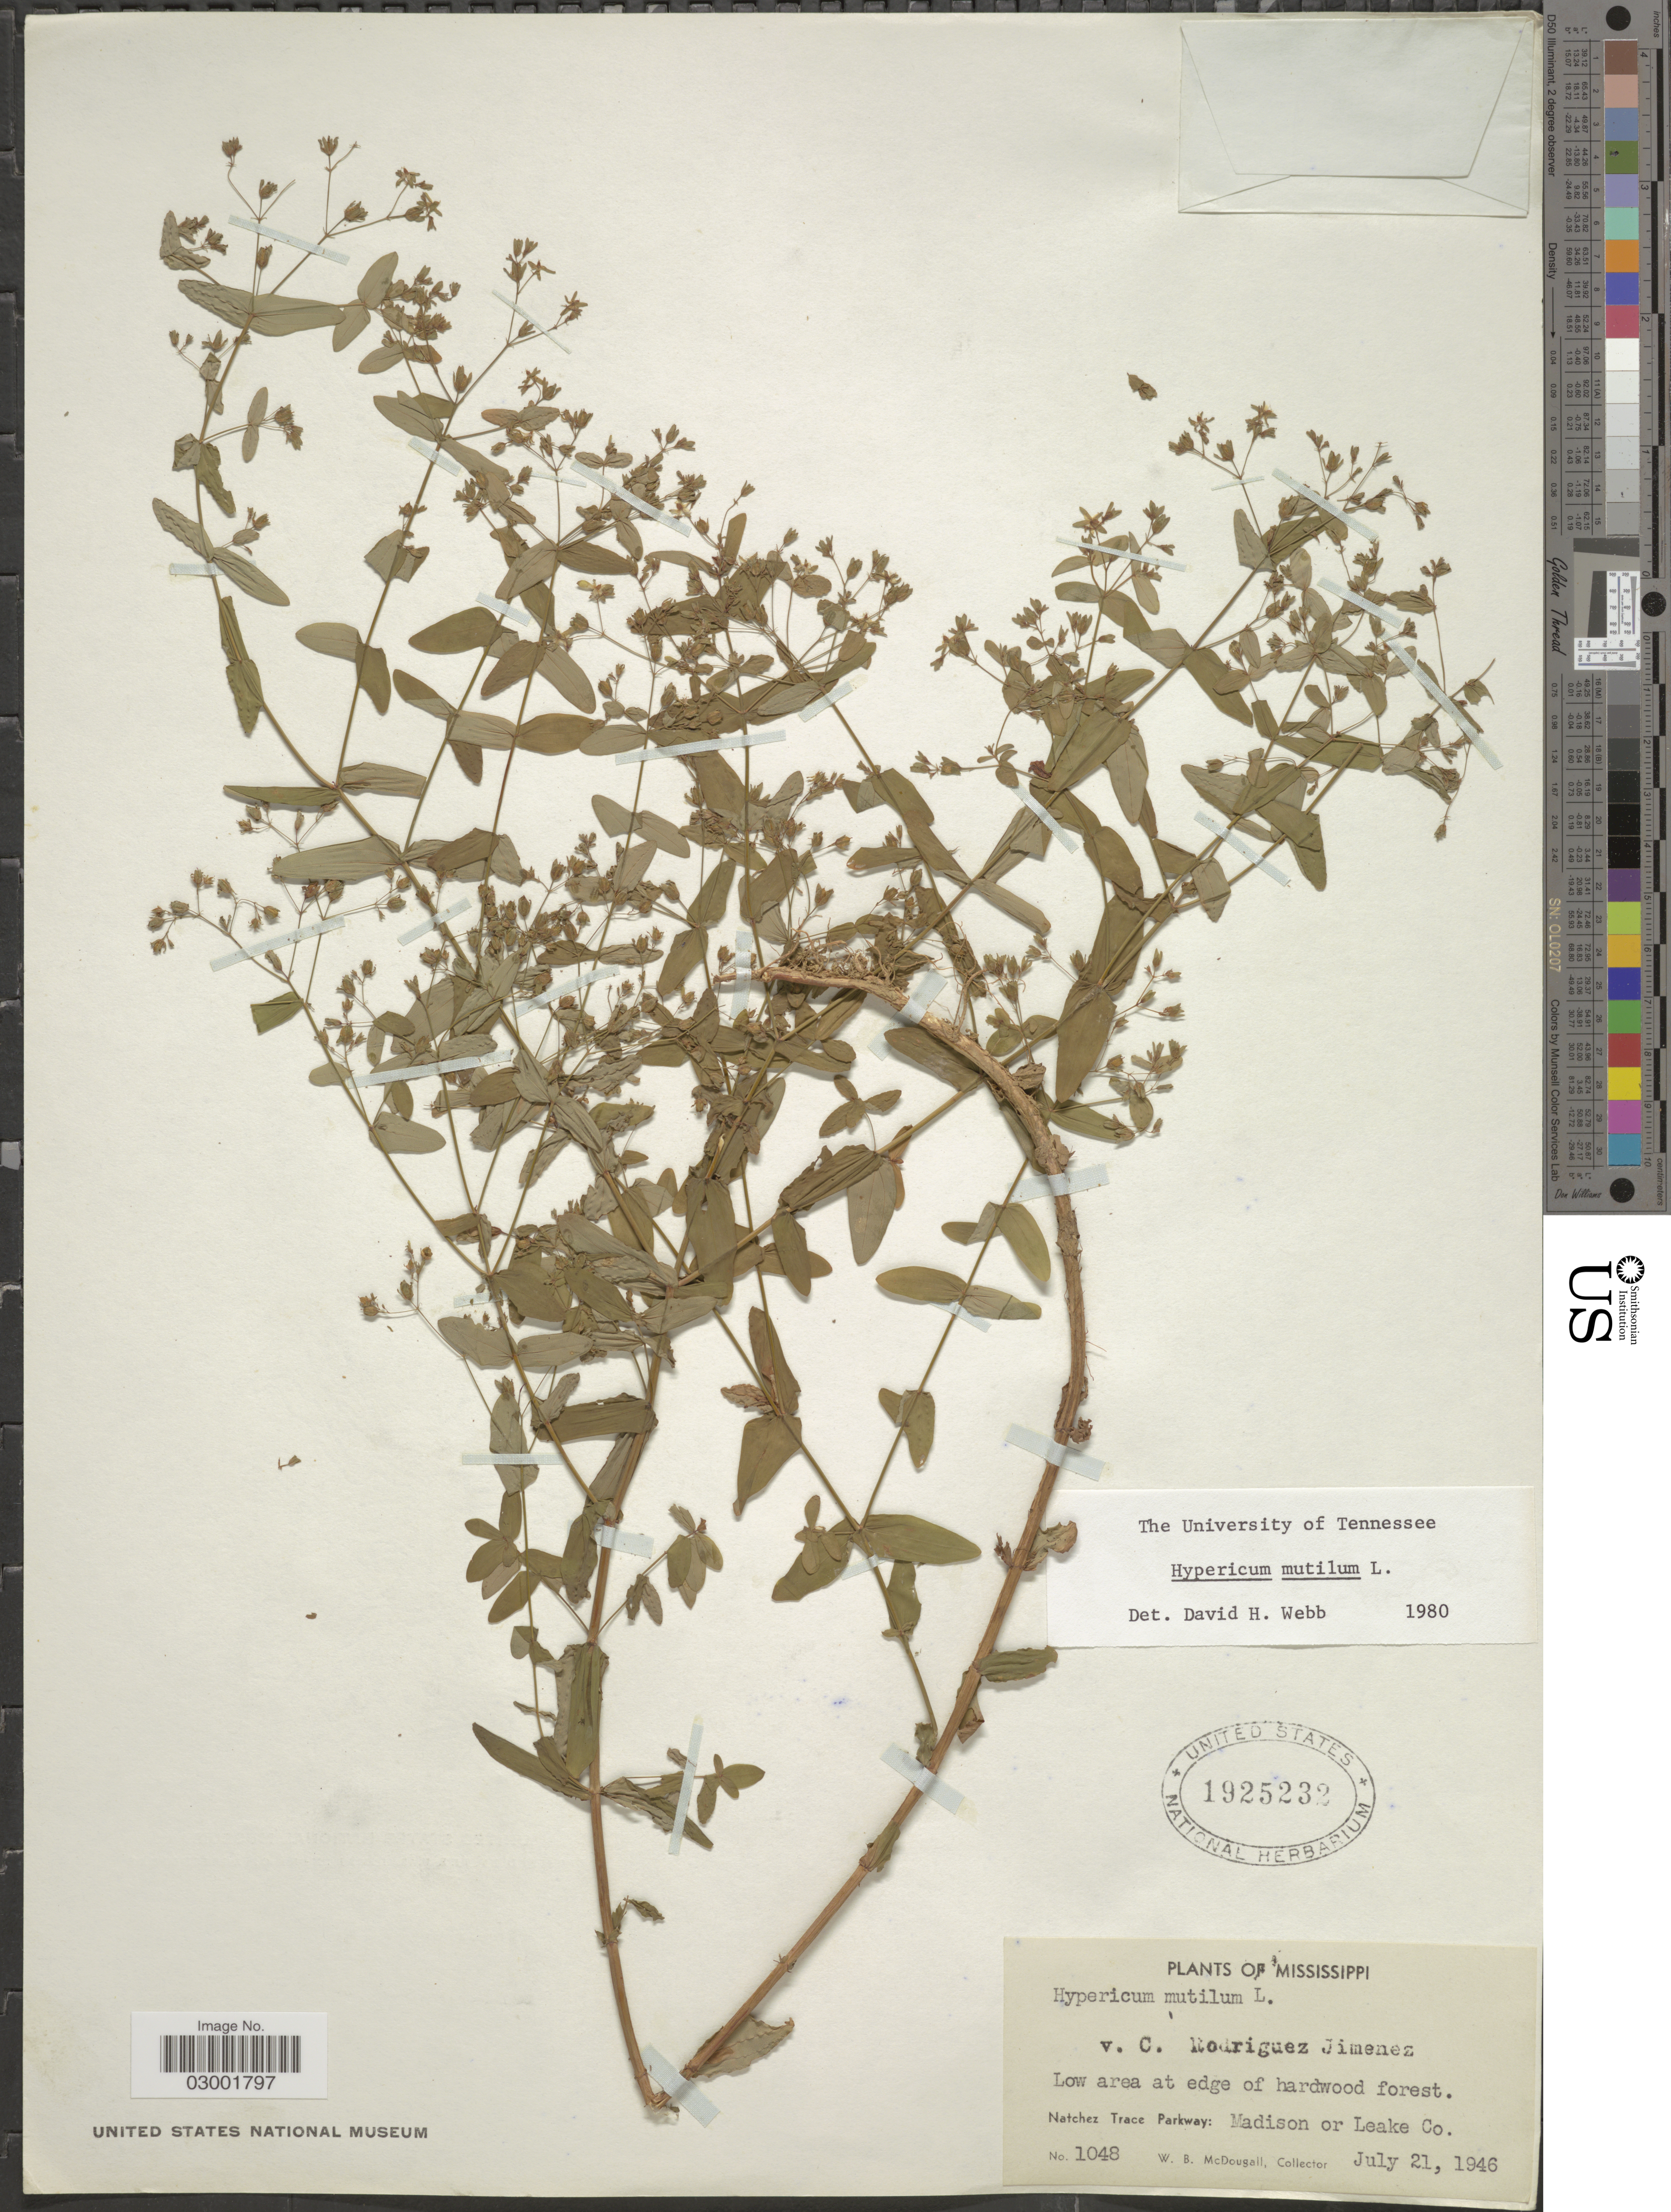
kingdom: Plantae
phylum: Tracheophyta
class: Magnoliopsida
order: Malpighiales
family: Hypericaceae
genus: Hypericum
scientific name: Hypericum mutilum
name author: L.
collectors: W. B. McDougall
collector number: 1048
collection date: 1946-07-21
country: United States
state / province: Mississippi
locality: Natchez Trace Parkway: Madison or Leake Co.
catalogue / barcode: US 1925232